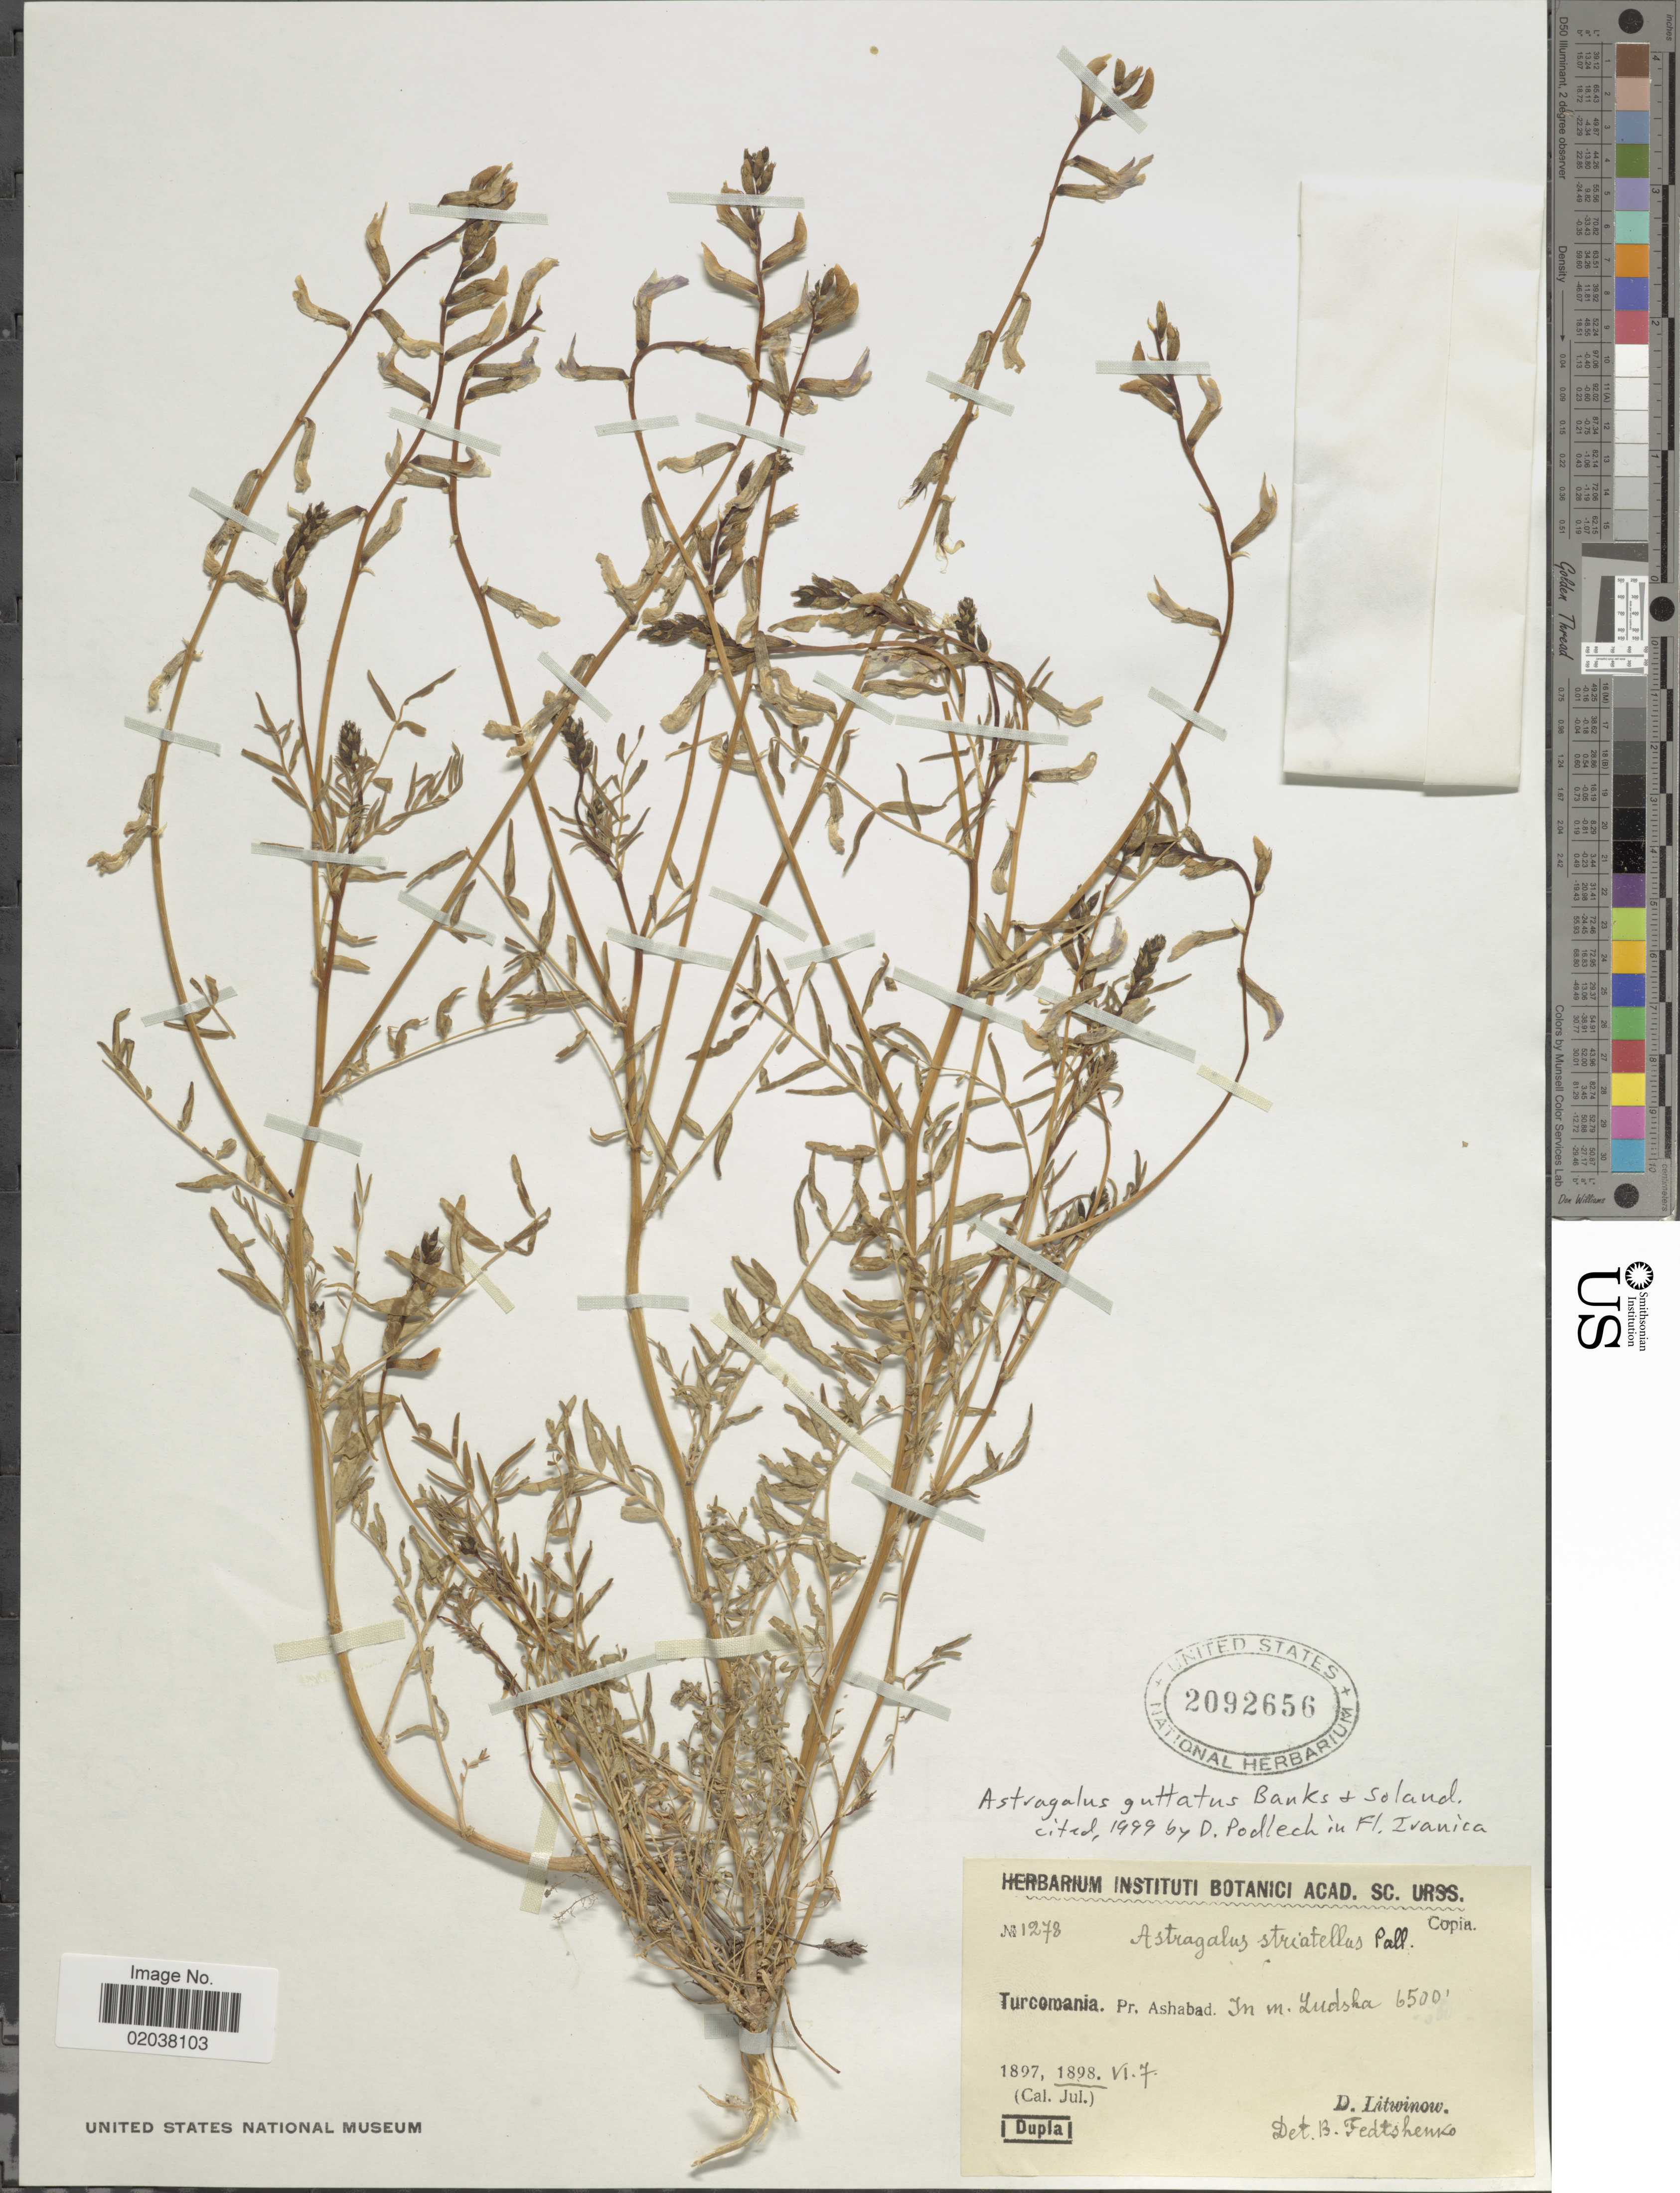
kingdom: Plantae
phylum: Tracheophyta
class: Magnoliopsida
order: Fabales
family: Fabaceae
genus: Astragalus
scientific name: Astragalus guttatus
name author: Banks & Sol.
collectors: D. Litwinow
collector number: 1278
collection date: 1898-06-07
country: Turkmenistan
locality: Pr. Ashabas, in m. Ludska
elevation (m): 1981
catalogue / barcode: US 2092656